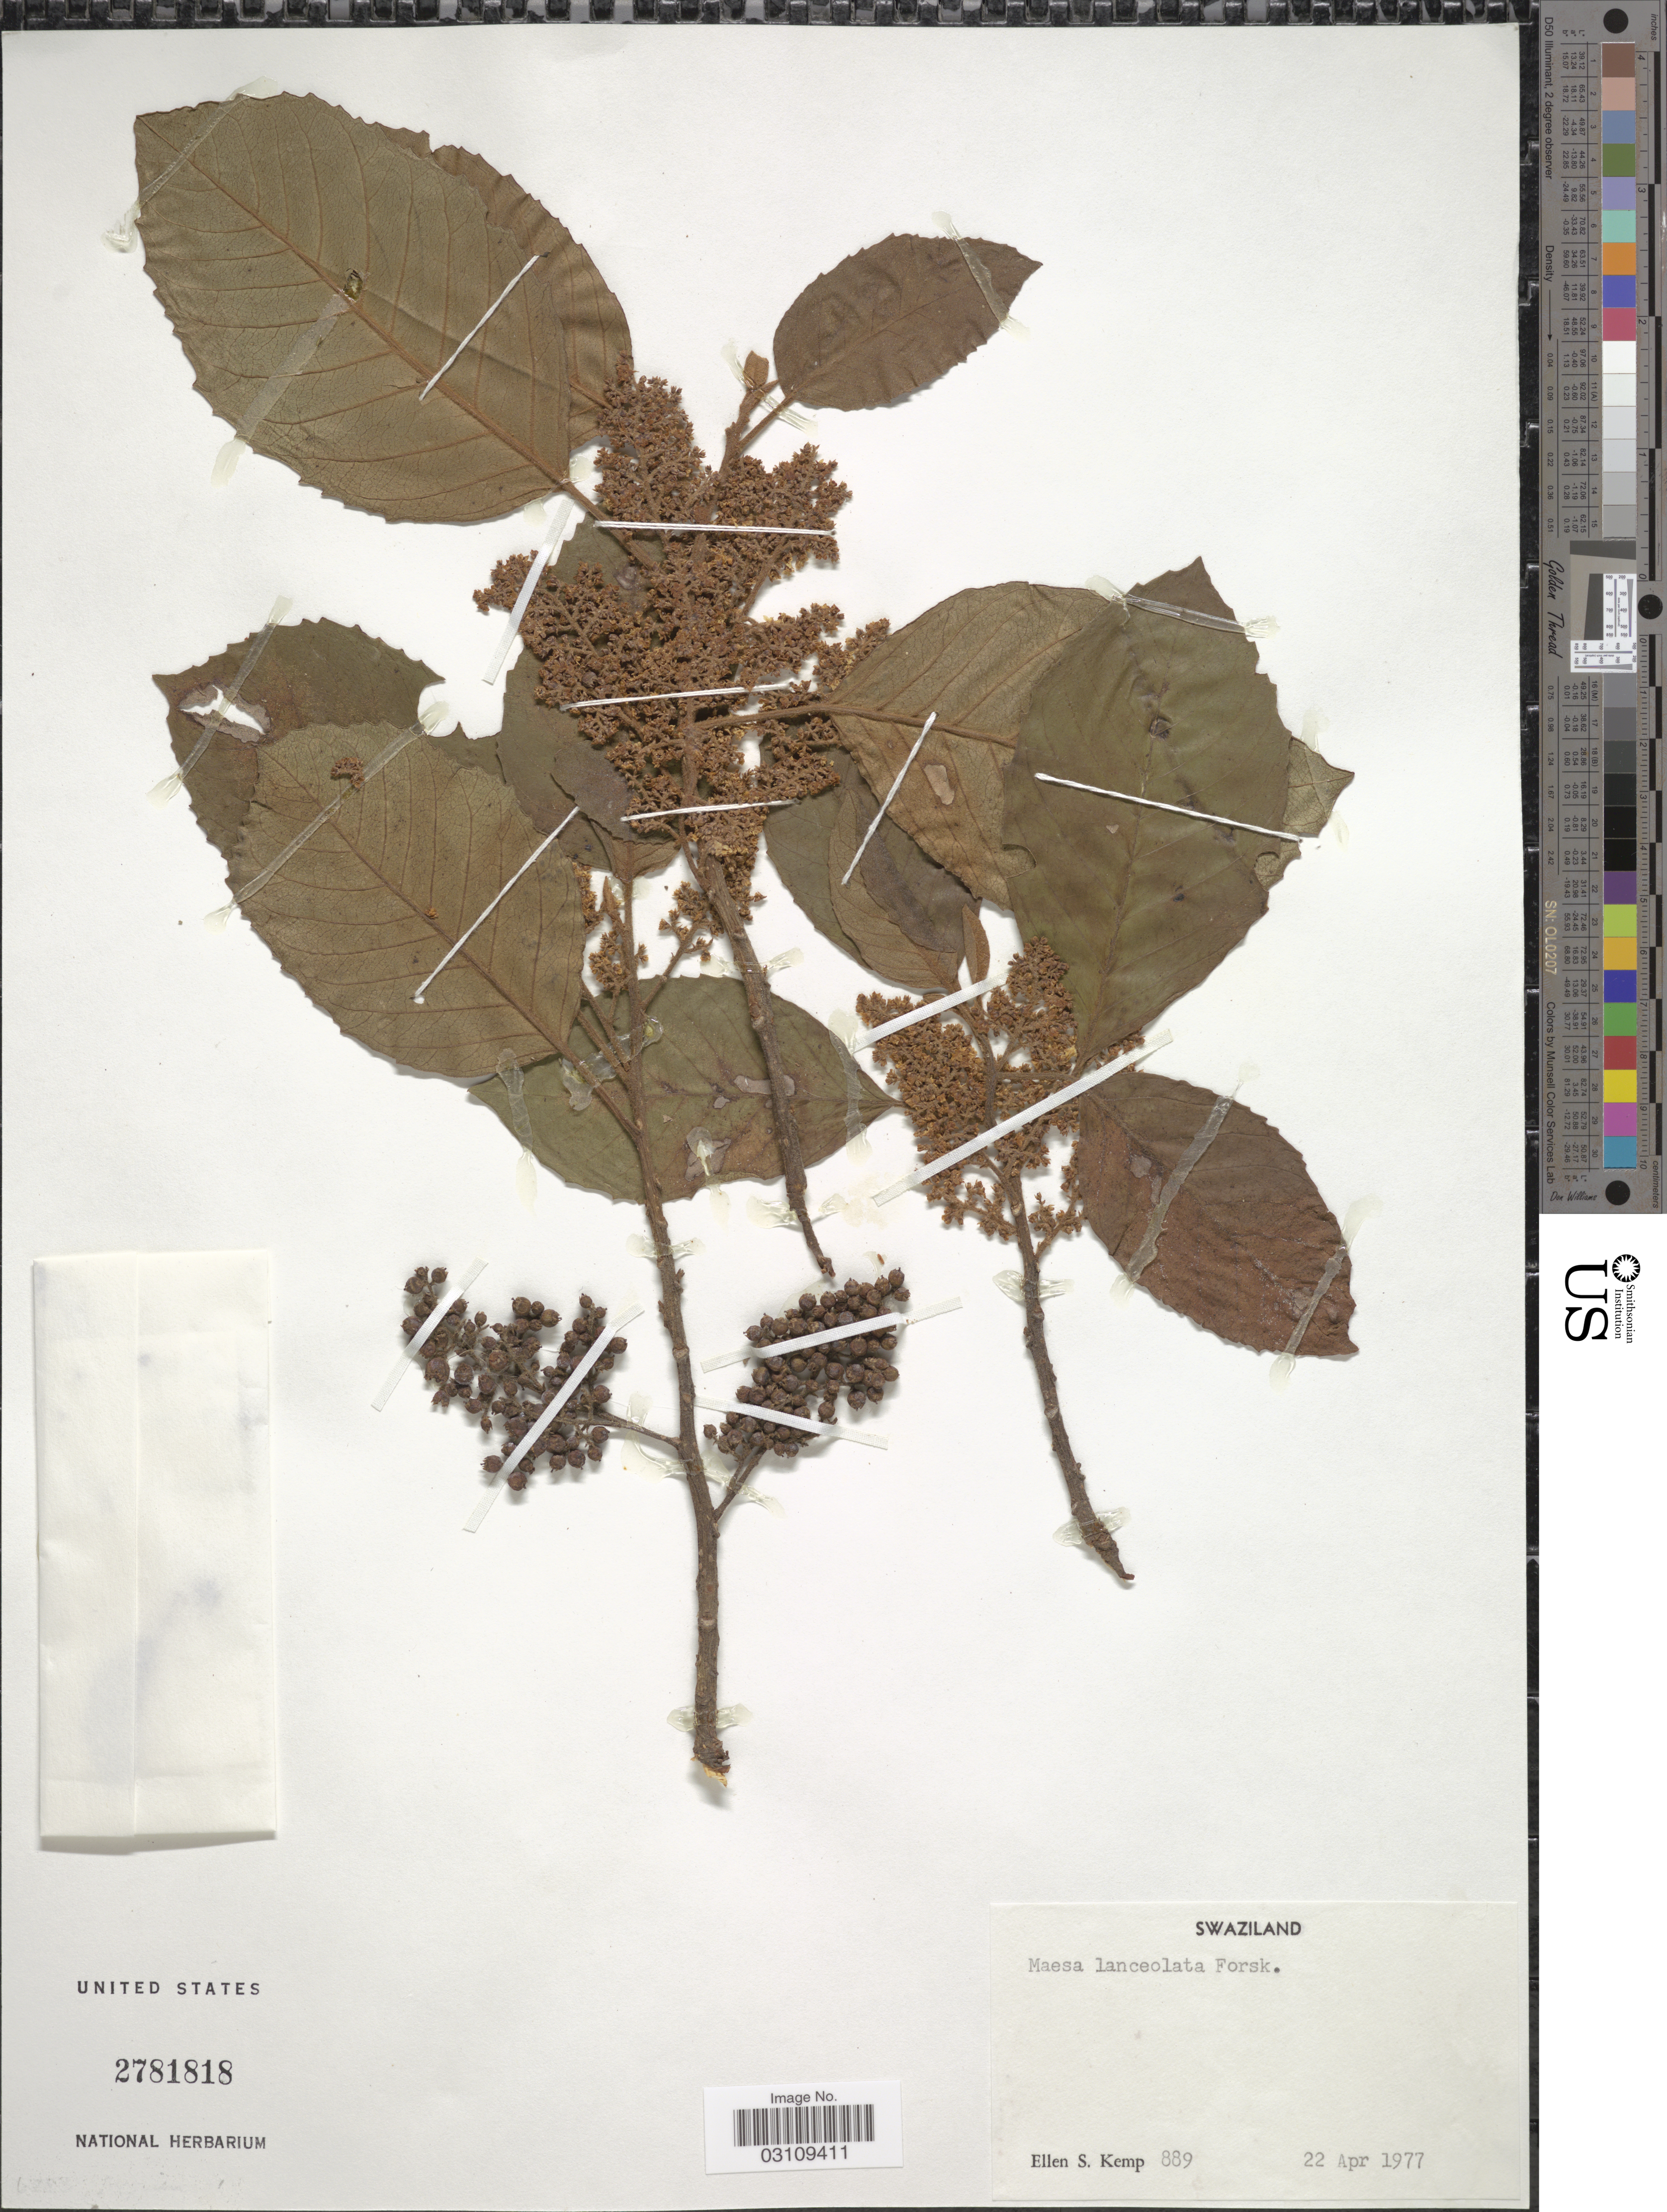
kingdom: Plantae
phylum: Tracheophyta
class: Magnoliopsida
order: Ericales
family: Primulaceae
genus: Maesa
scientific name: Maesa lanceolata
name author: Forssk.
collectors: E. S. Kemp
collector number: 889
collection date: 1977-04-22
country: Eswatini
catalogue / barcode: US 2781818